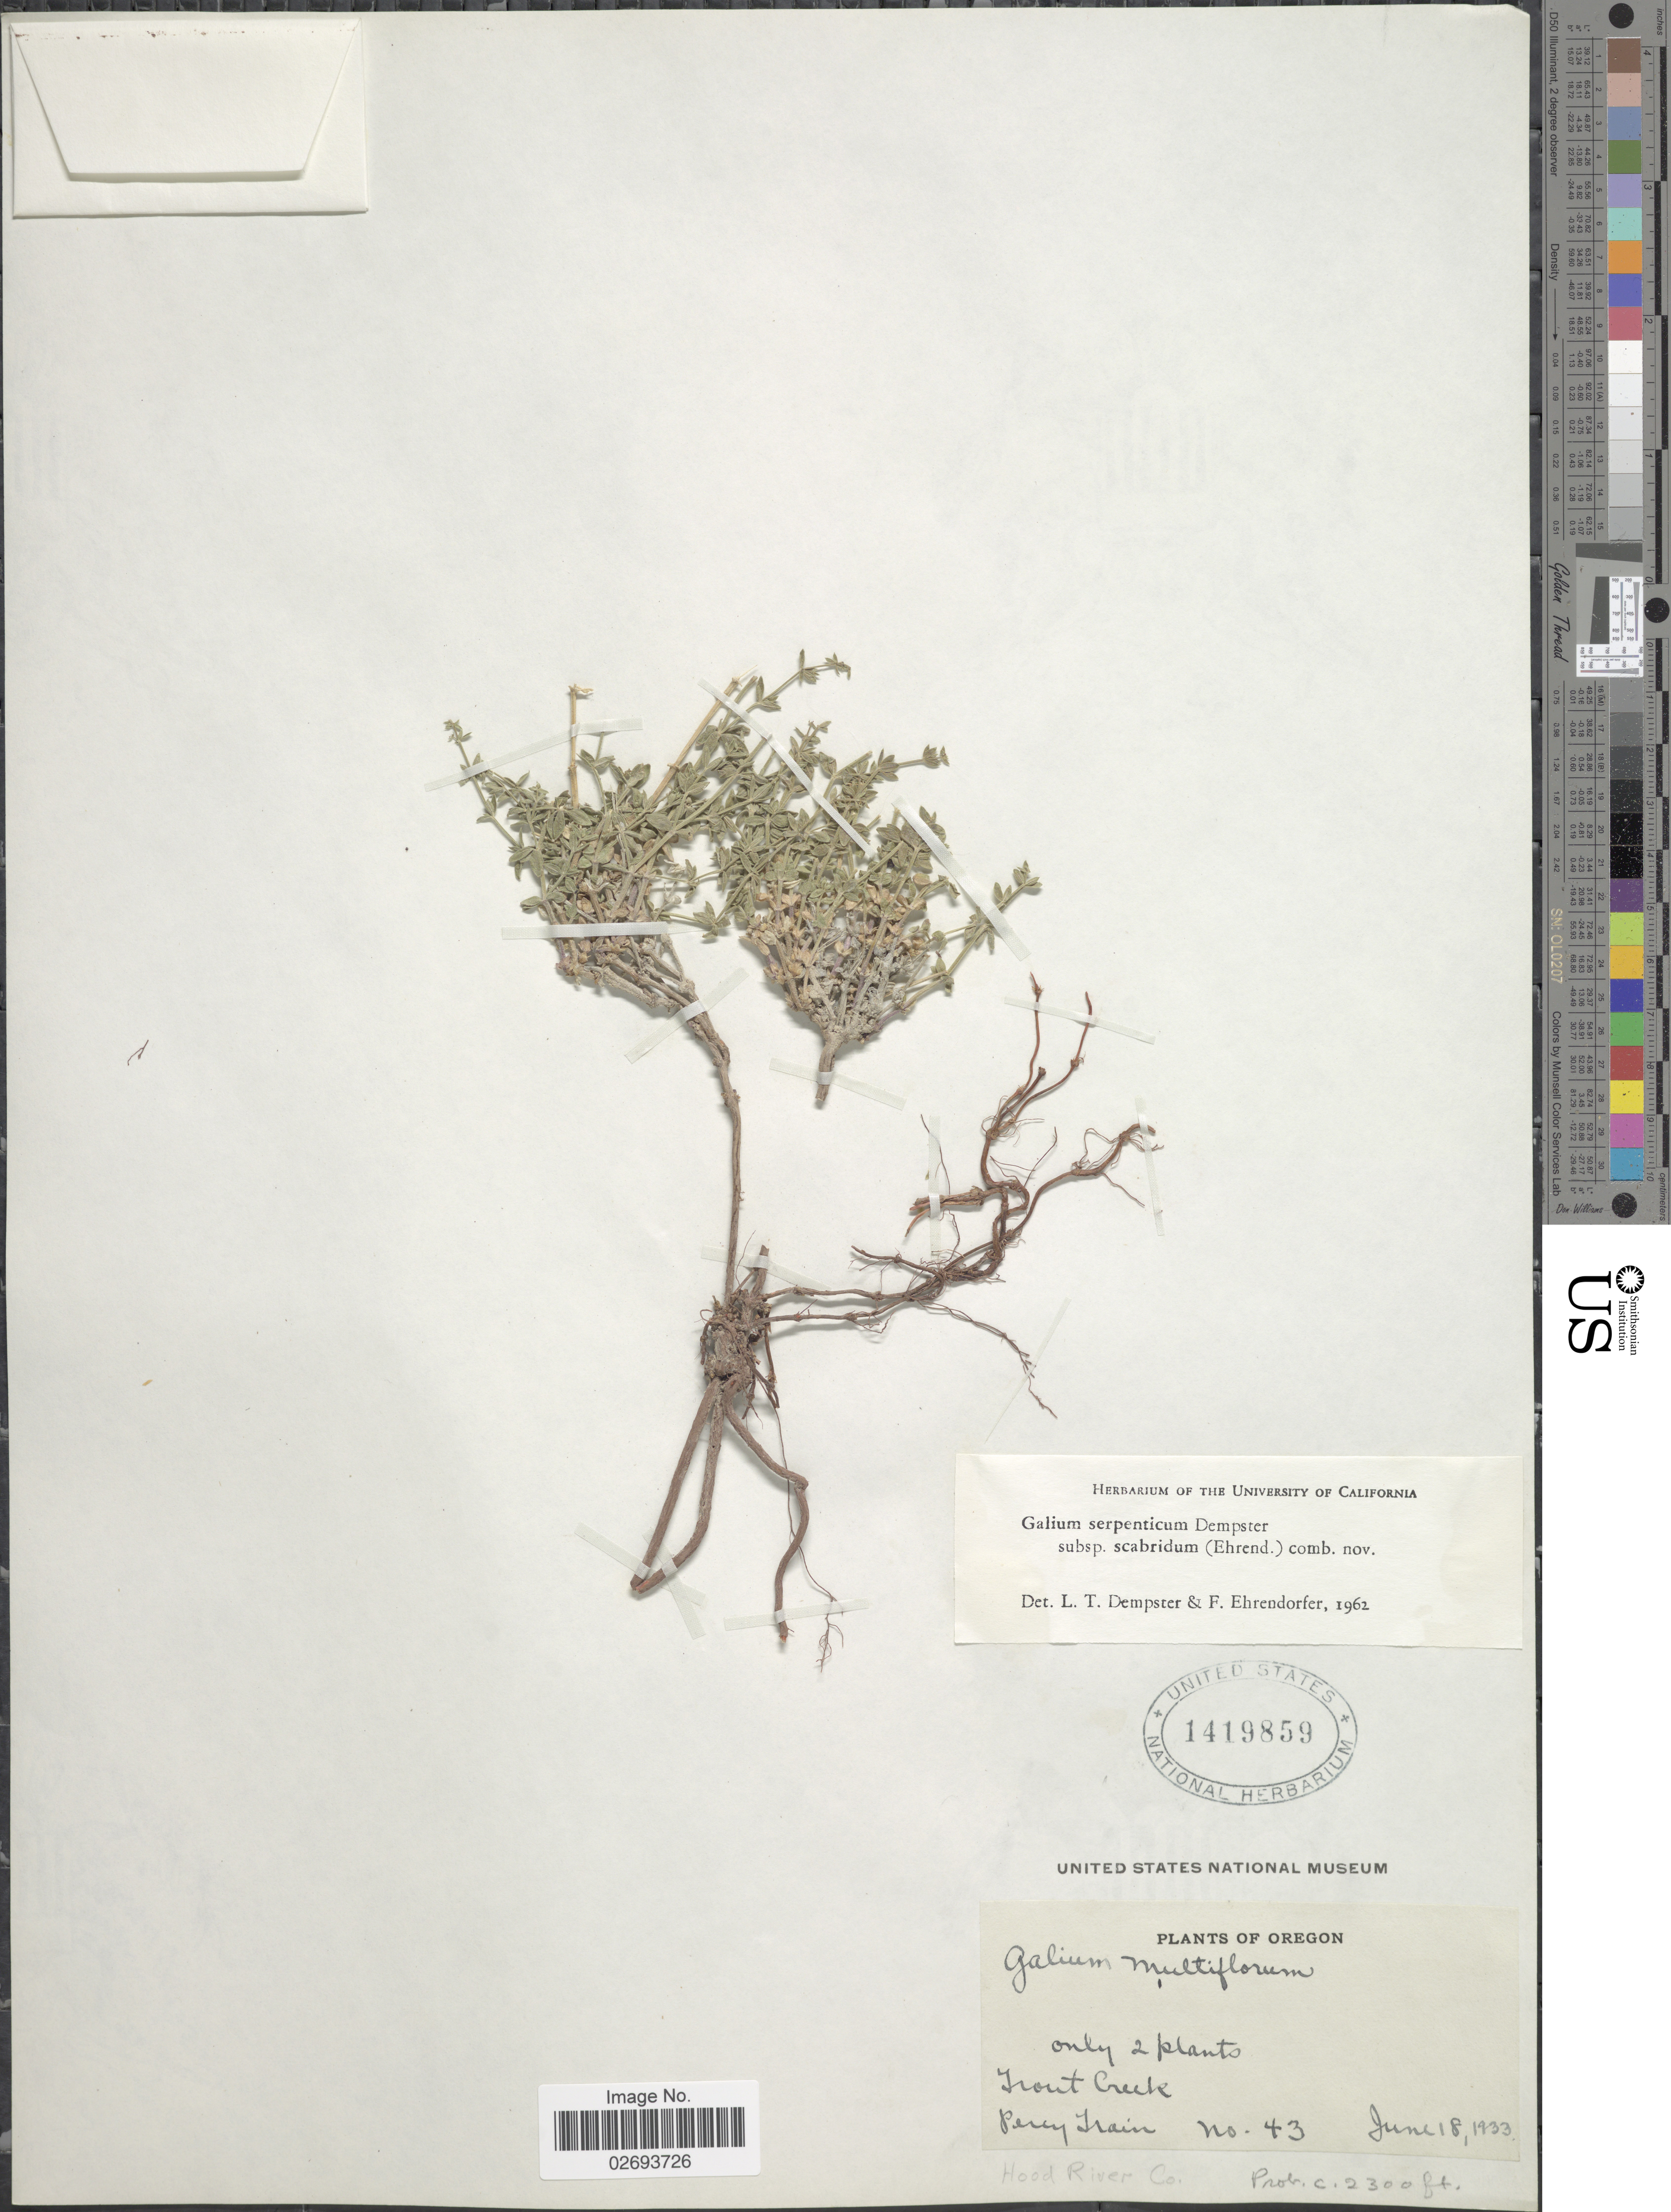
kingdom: Plantae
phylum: Tracheophyta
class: Magnoliopsida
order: Gentianales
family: Rubiaceae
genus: Galium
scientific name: Galium serpenticum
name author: Dempster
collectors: P. Train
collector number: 43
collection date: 1933-06-18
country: United States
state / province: Oregon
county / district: Hood River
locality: Trout Creek, Hood River Co.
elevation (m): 701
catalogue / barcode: US 1419859